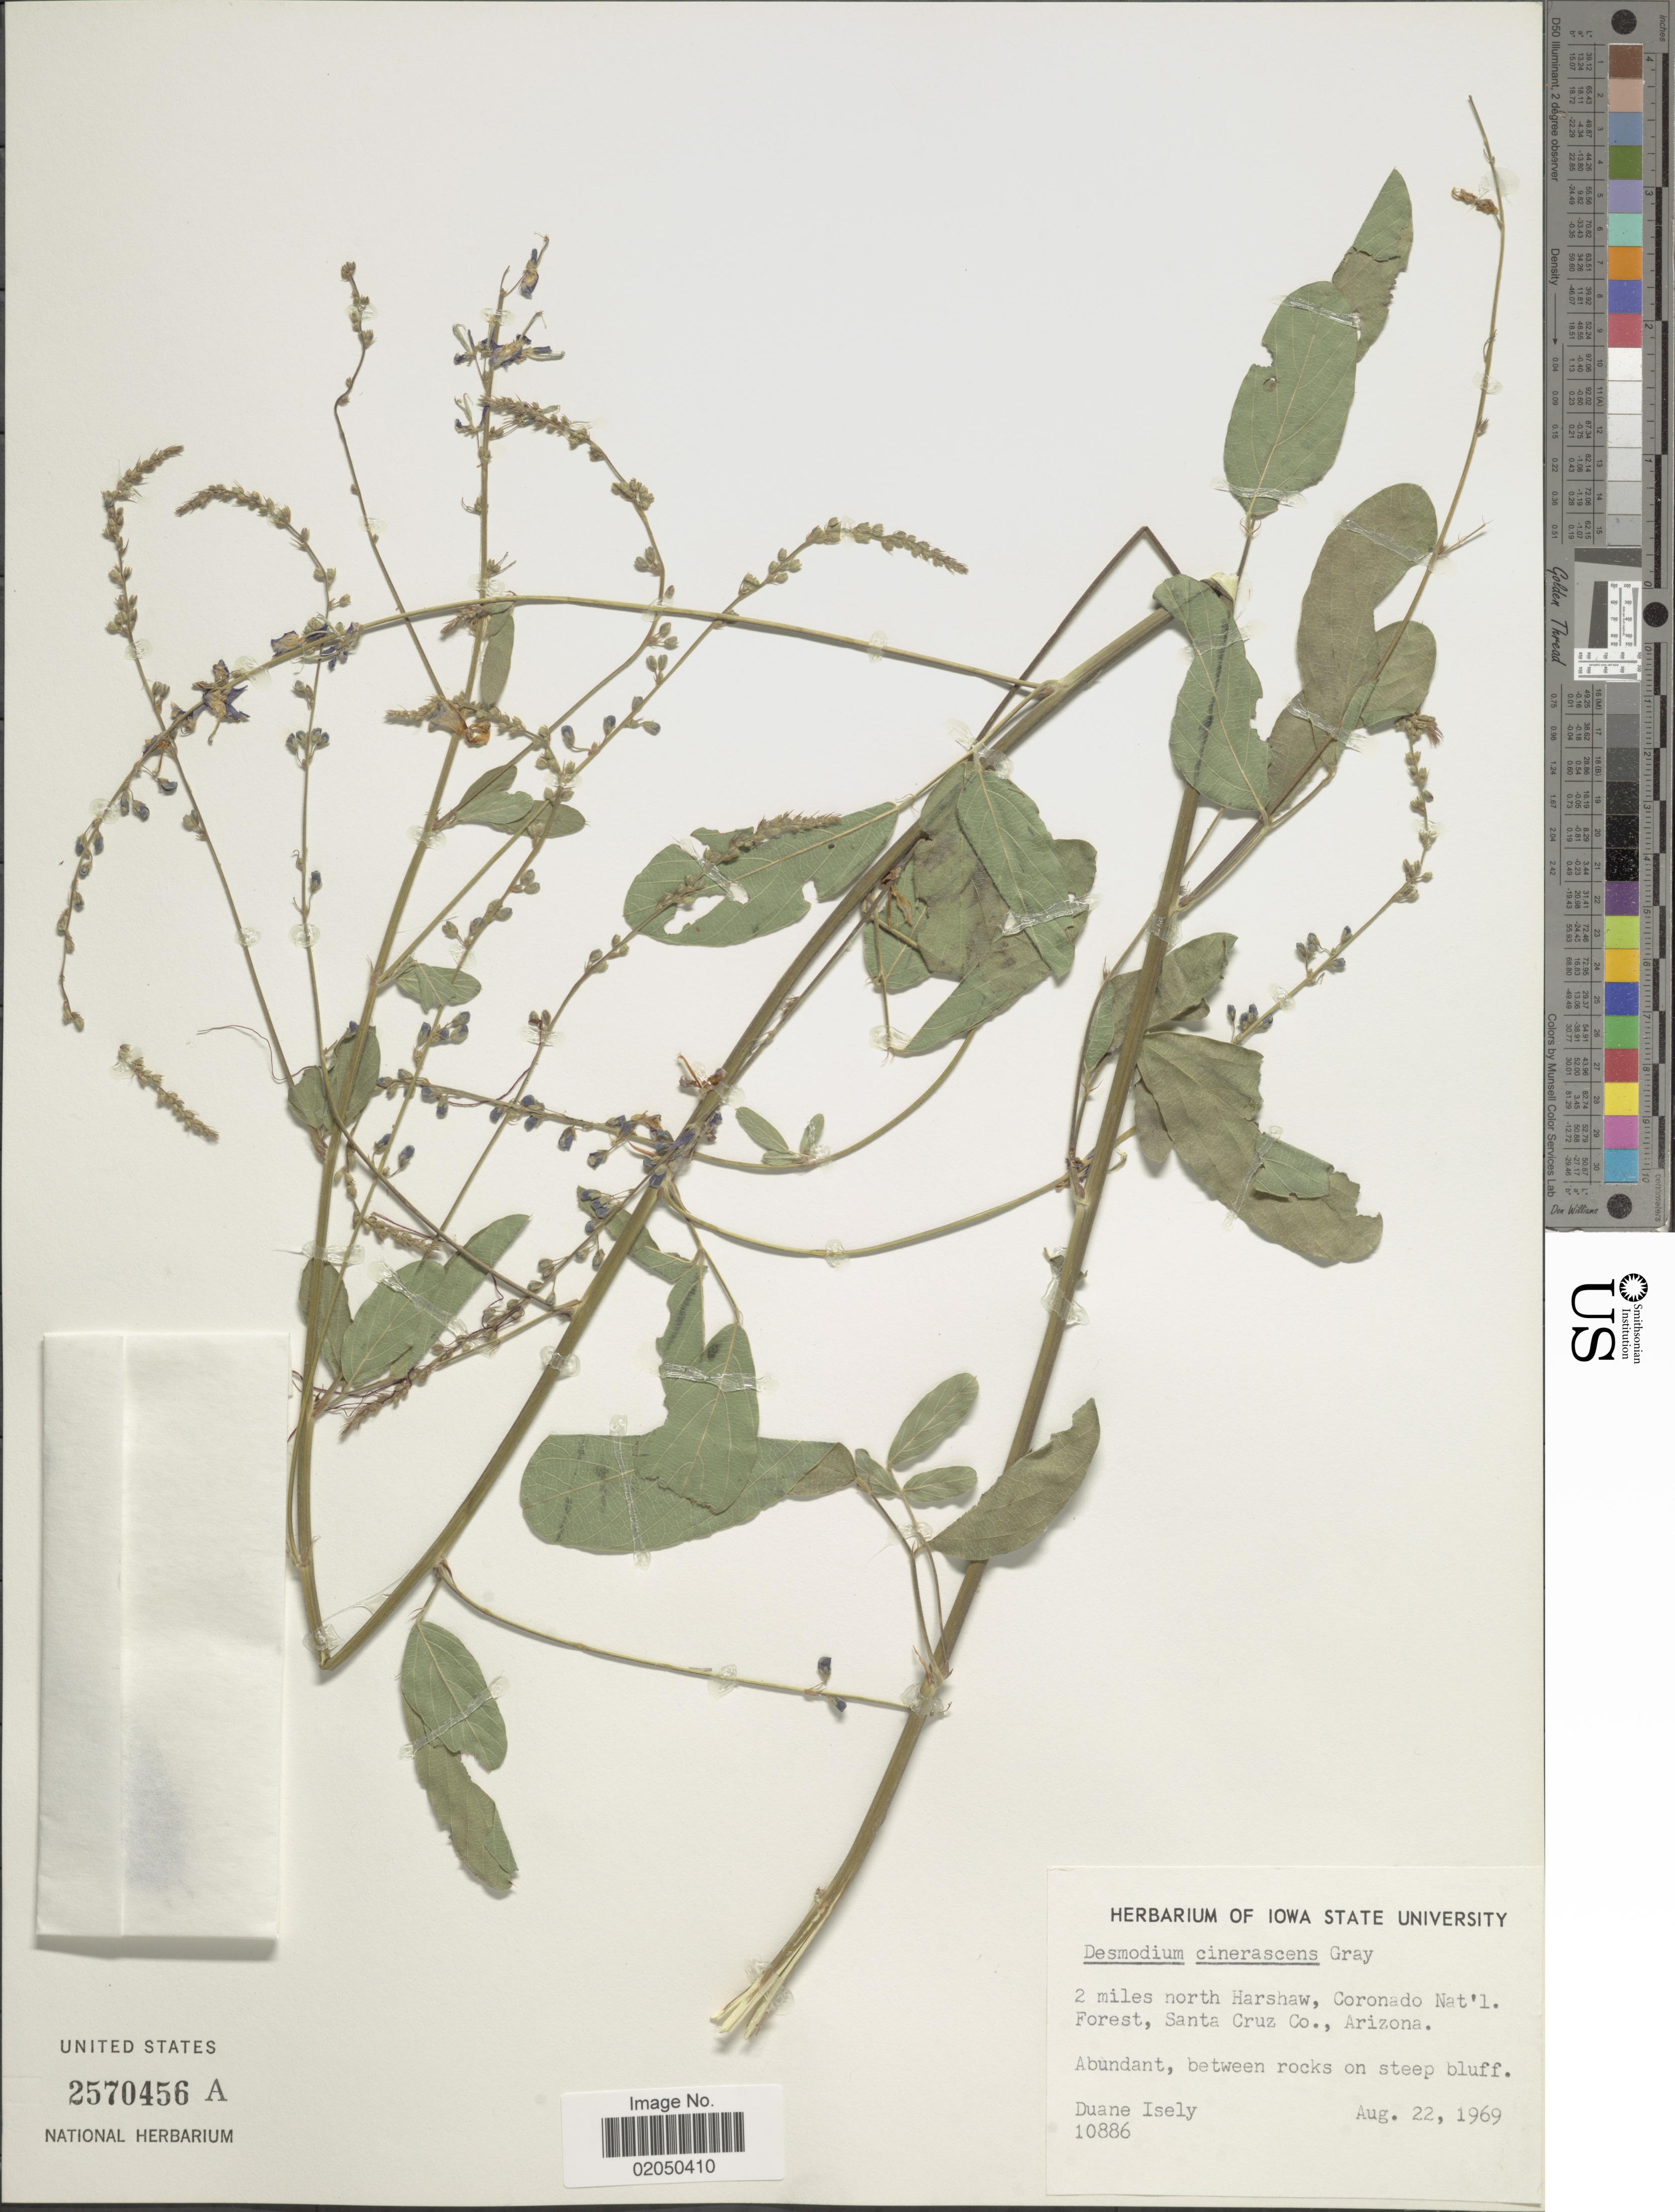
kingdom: Plantae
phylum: Tracheophyta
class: Magnoliopsida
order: Fabales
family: Fabaceae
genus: Desmodium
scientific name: Desmodium cinerascens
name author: A. Gray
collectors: D. Isely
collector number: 10886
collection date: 1969-08-22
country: United States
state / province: Arizona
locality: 2 miles north Harshaw, Coronado Nat'l. Forest, Santa Cruz Co.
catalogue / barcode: US 2570456A